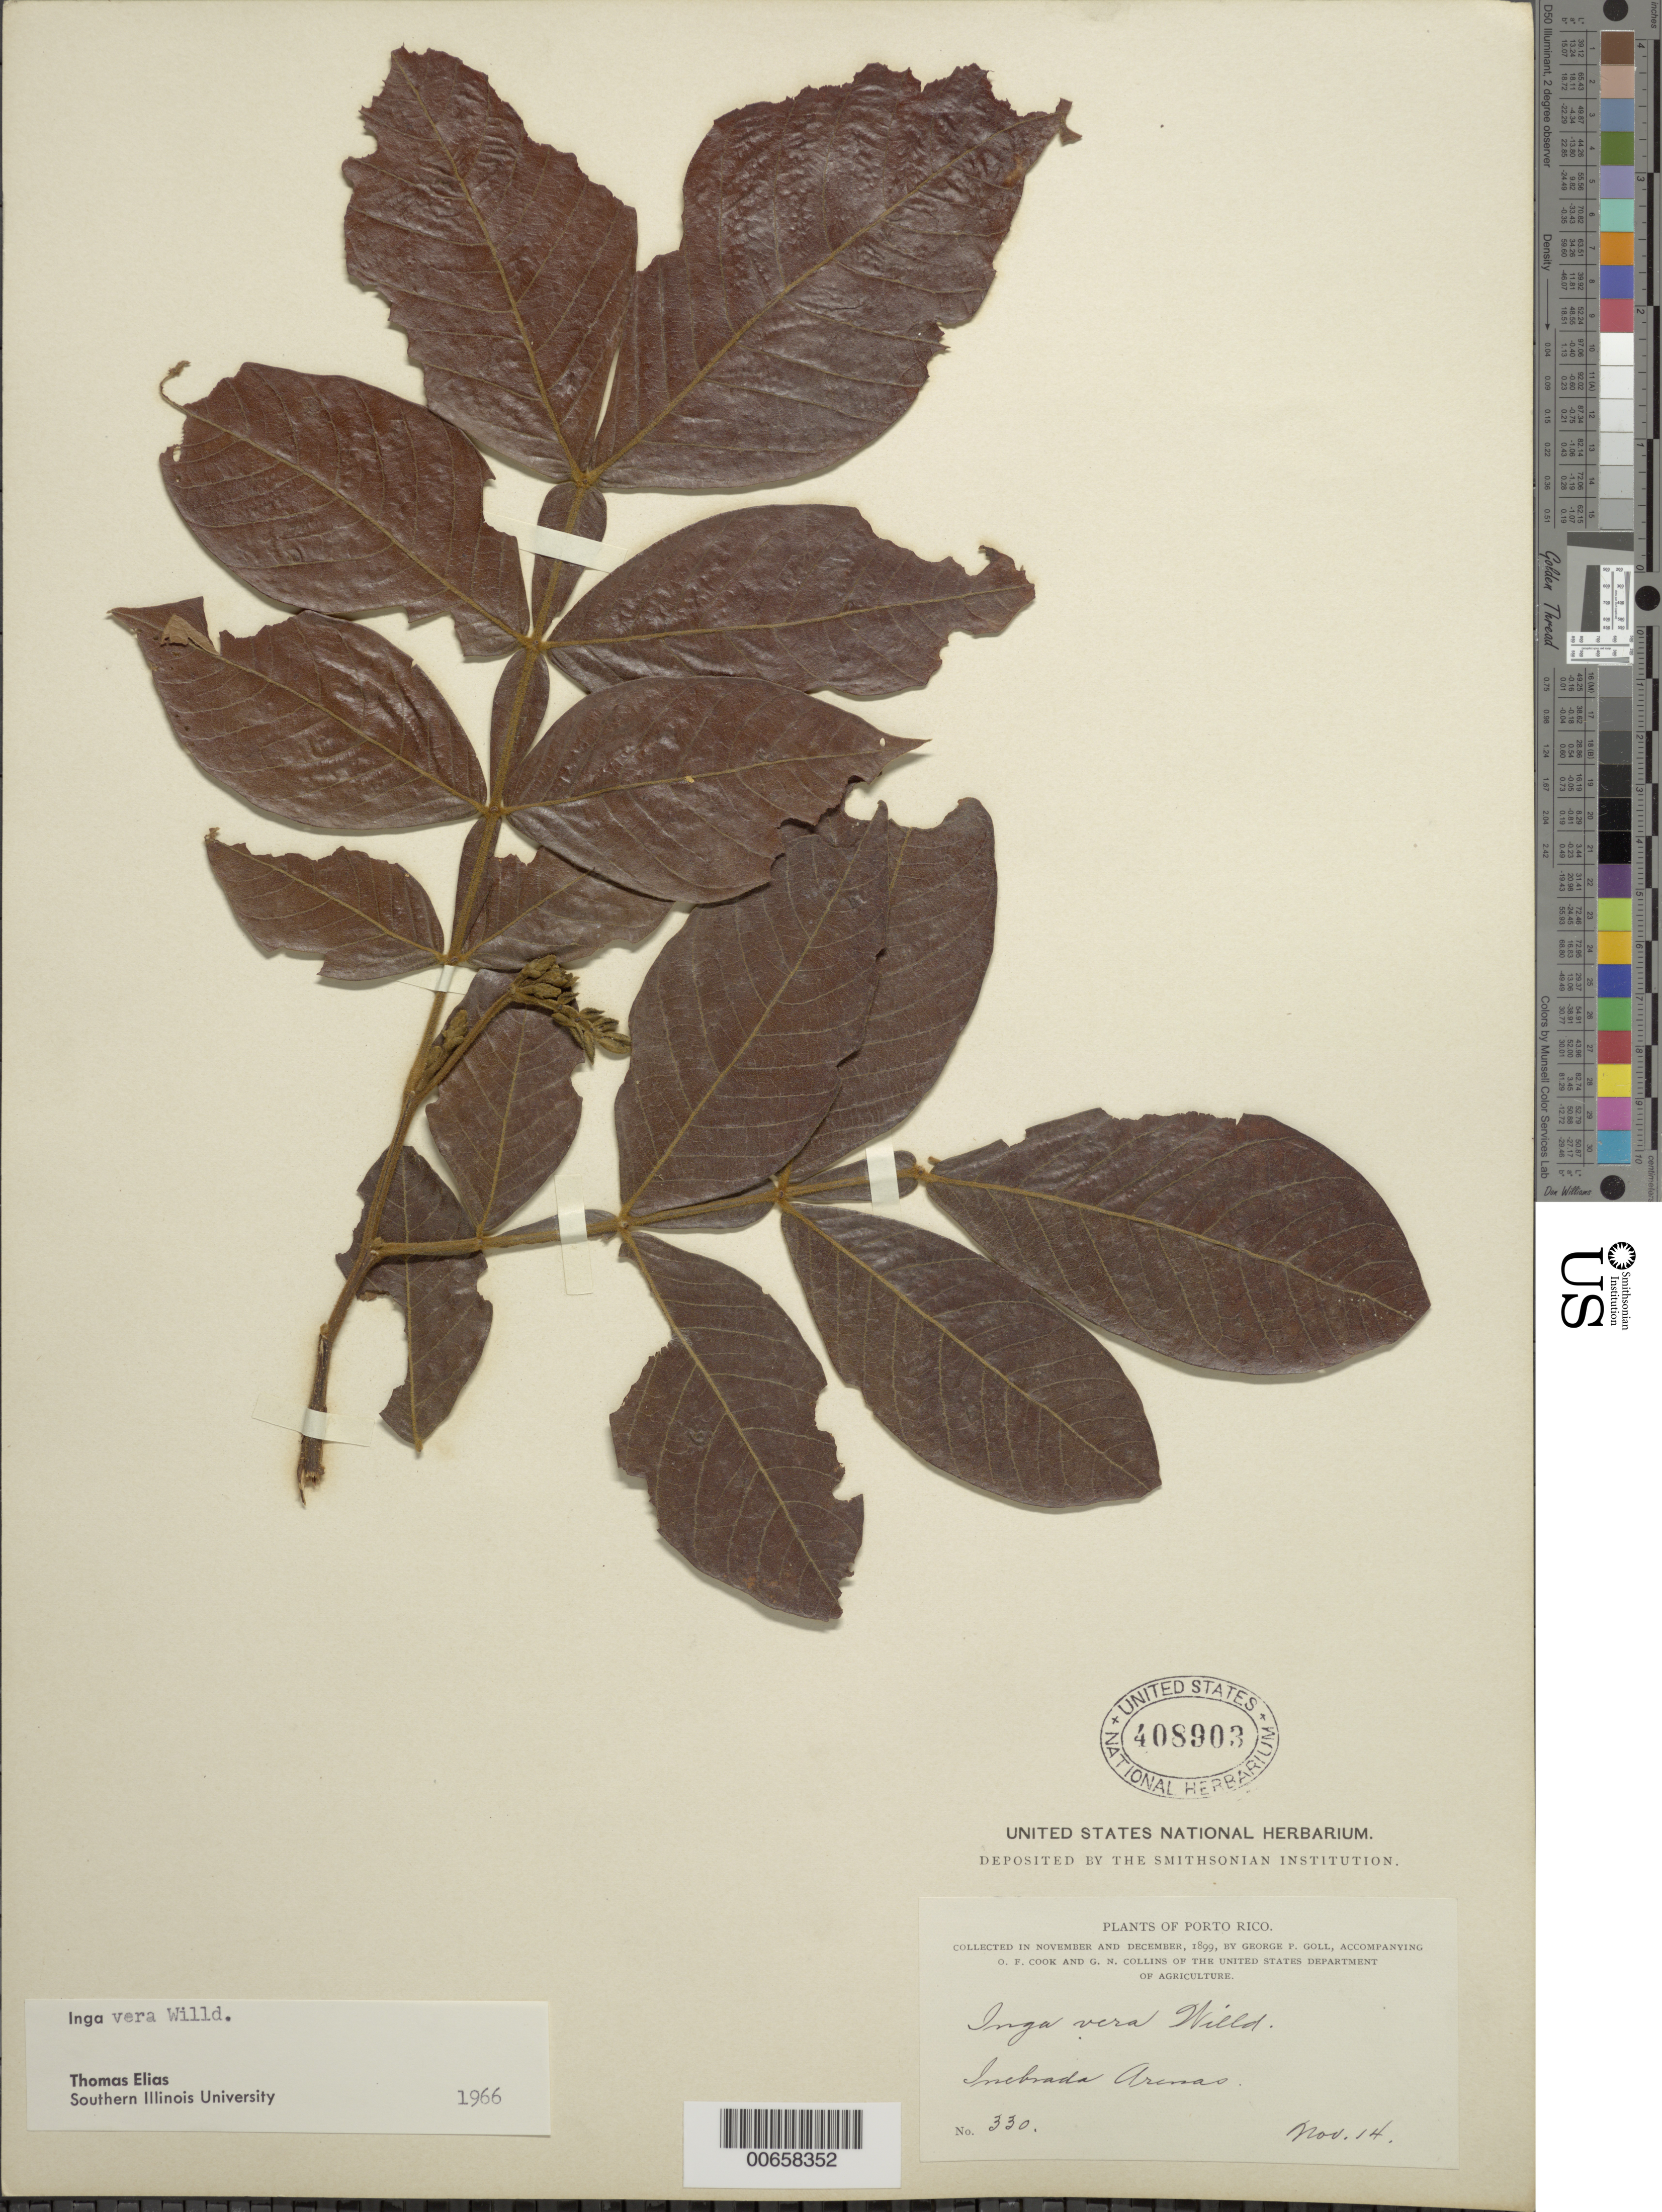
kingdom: Plantae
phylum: Tracheophyta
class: Magnoliopsida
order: Fabales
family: Fabaceae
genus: Inga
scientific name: Inga vera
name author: Willd.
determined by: Elias, T., (SIU), Southern Illinois University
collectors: G. Goll, O. F. Cook & G. Collins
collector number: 330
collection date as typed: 14 Nov 1899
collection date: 1899-11-14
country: Puerto Rico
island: Greater Antilles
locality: Incbrada Arenas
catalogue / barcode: US 408903